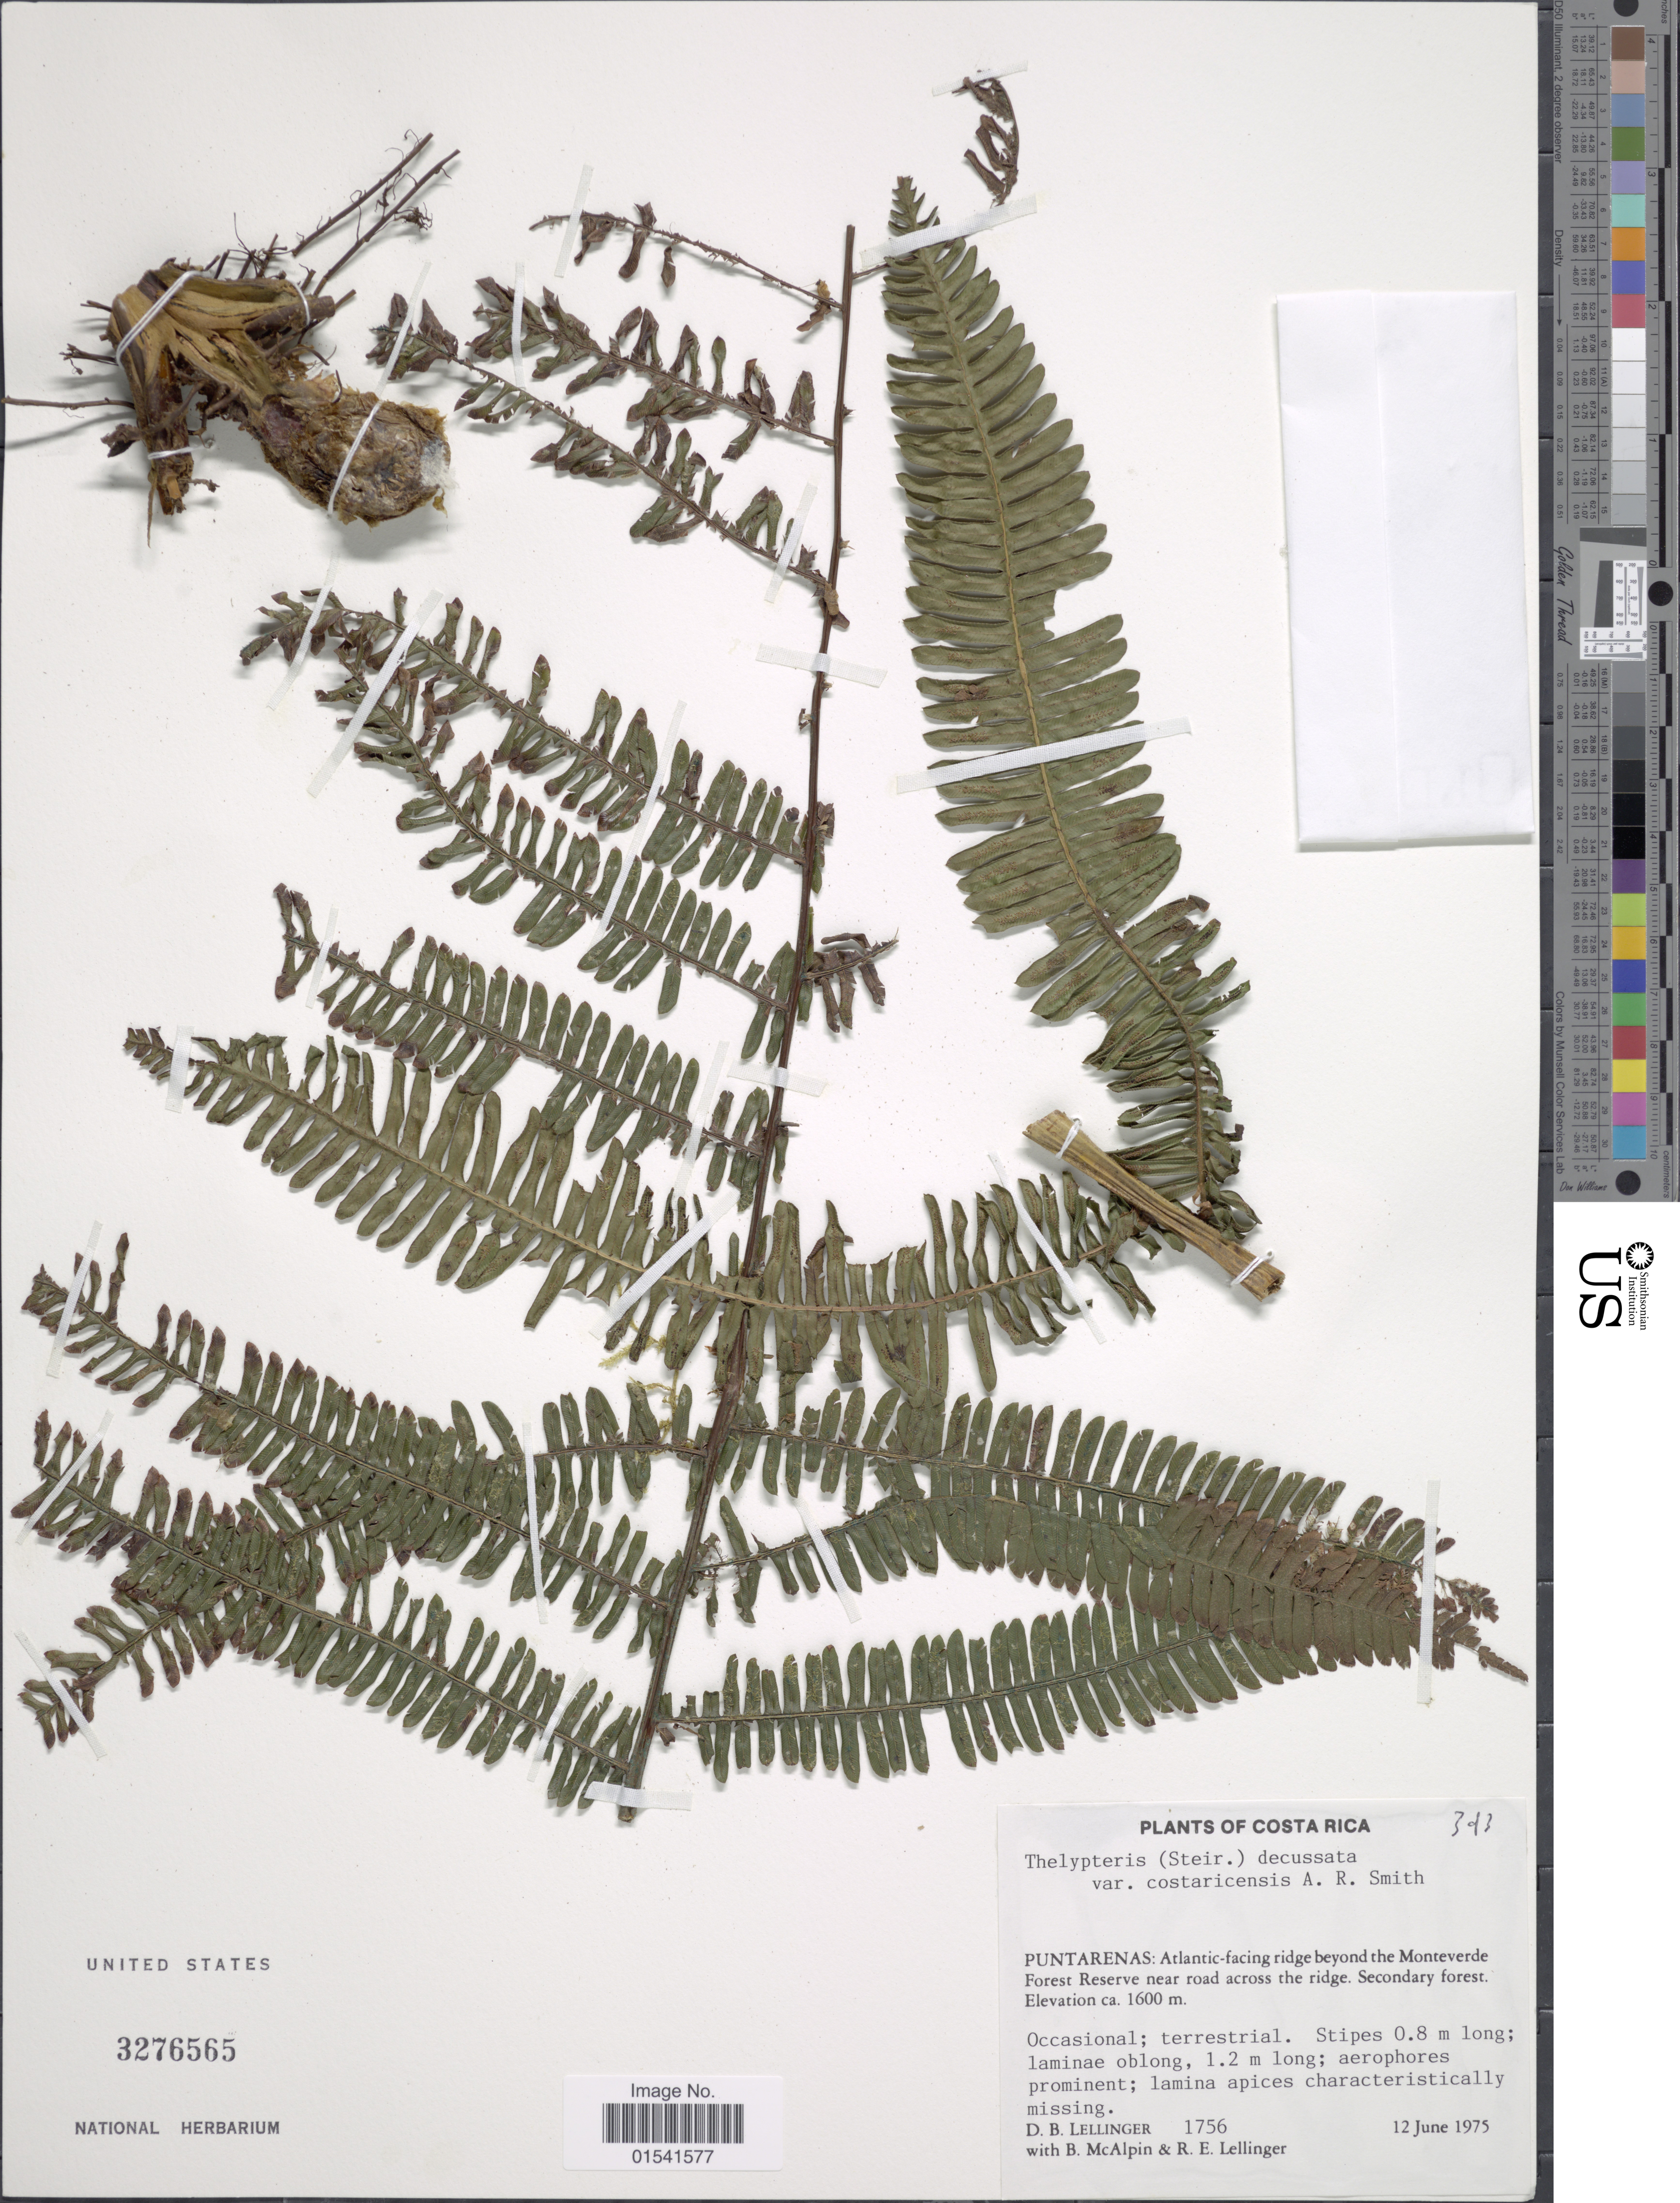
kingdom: Plantae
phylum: Tracheophyta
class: Polypodiopsida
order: Polypodiales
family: Thelypteridaceae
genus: Steiropteris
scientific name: Steiropteris decussata (L.) comb. nov., ined. 2015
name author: (L.)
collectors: D. B. Lellinger, B. McAlpin & R. E. Lellinger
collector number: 1756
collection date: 1975-06-12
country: Costa Rica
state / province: Puntarenas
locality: Atlantic-facing ridge beyond the Monteverde Forest Reserve near road across the ridge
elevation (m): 1600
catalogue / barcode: US 3276565